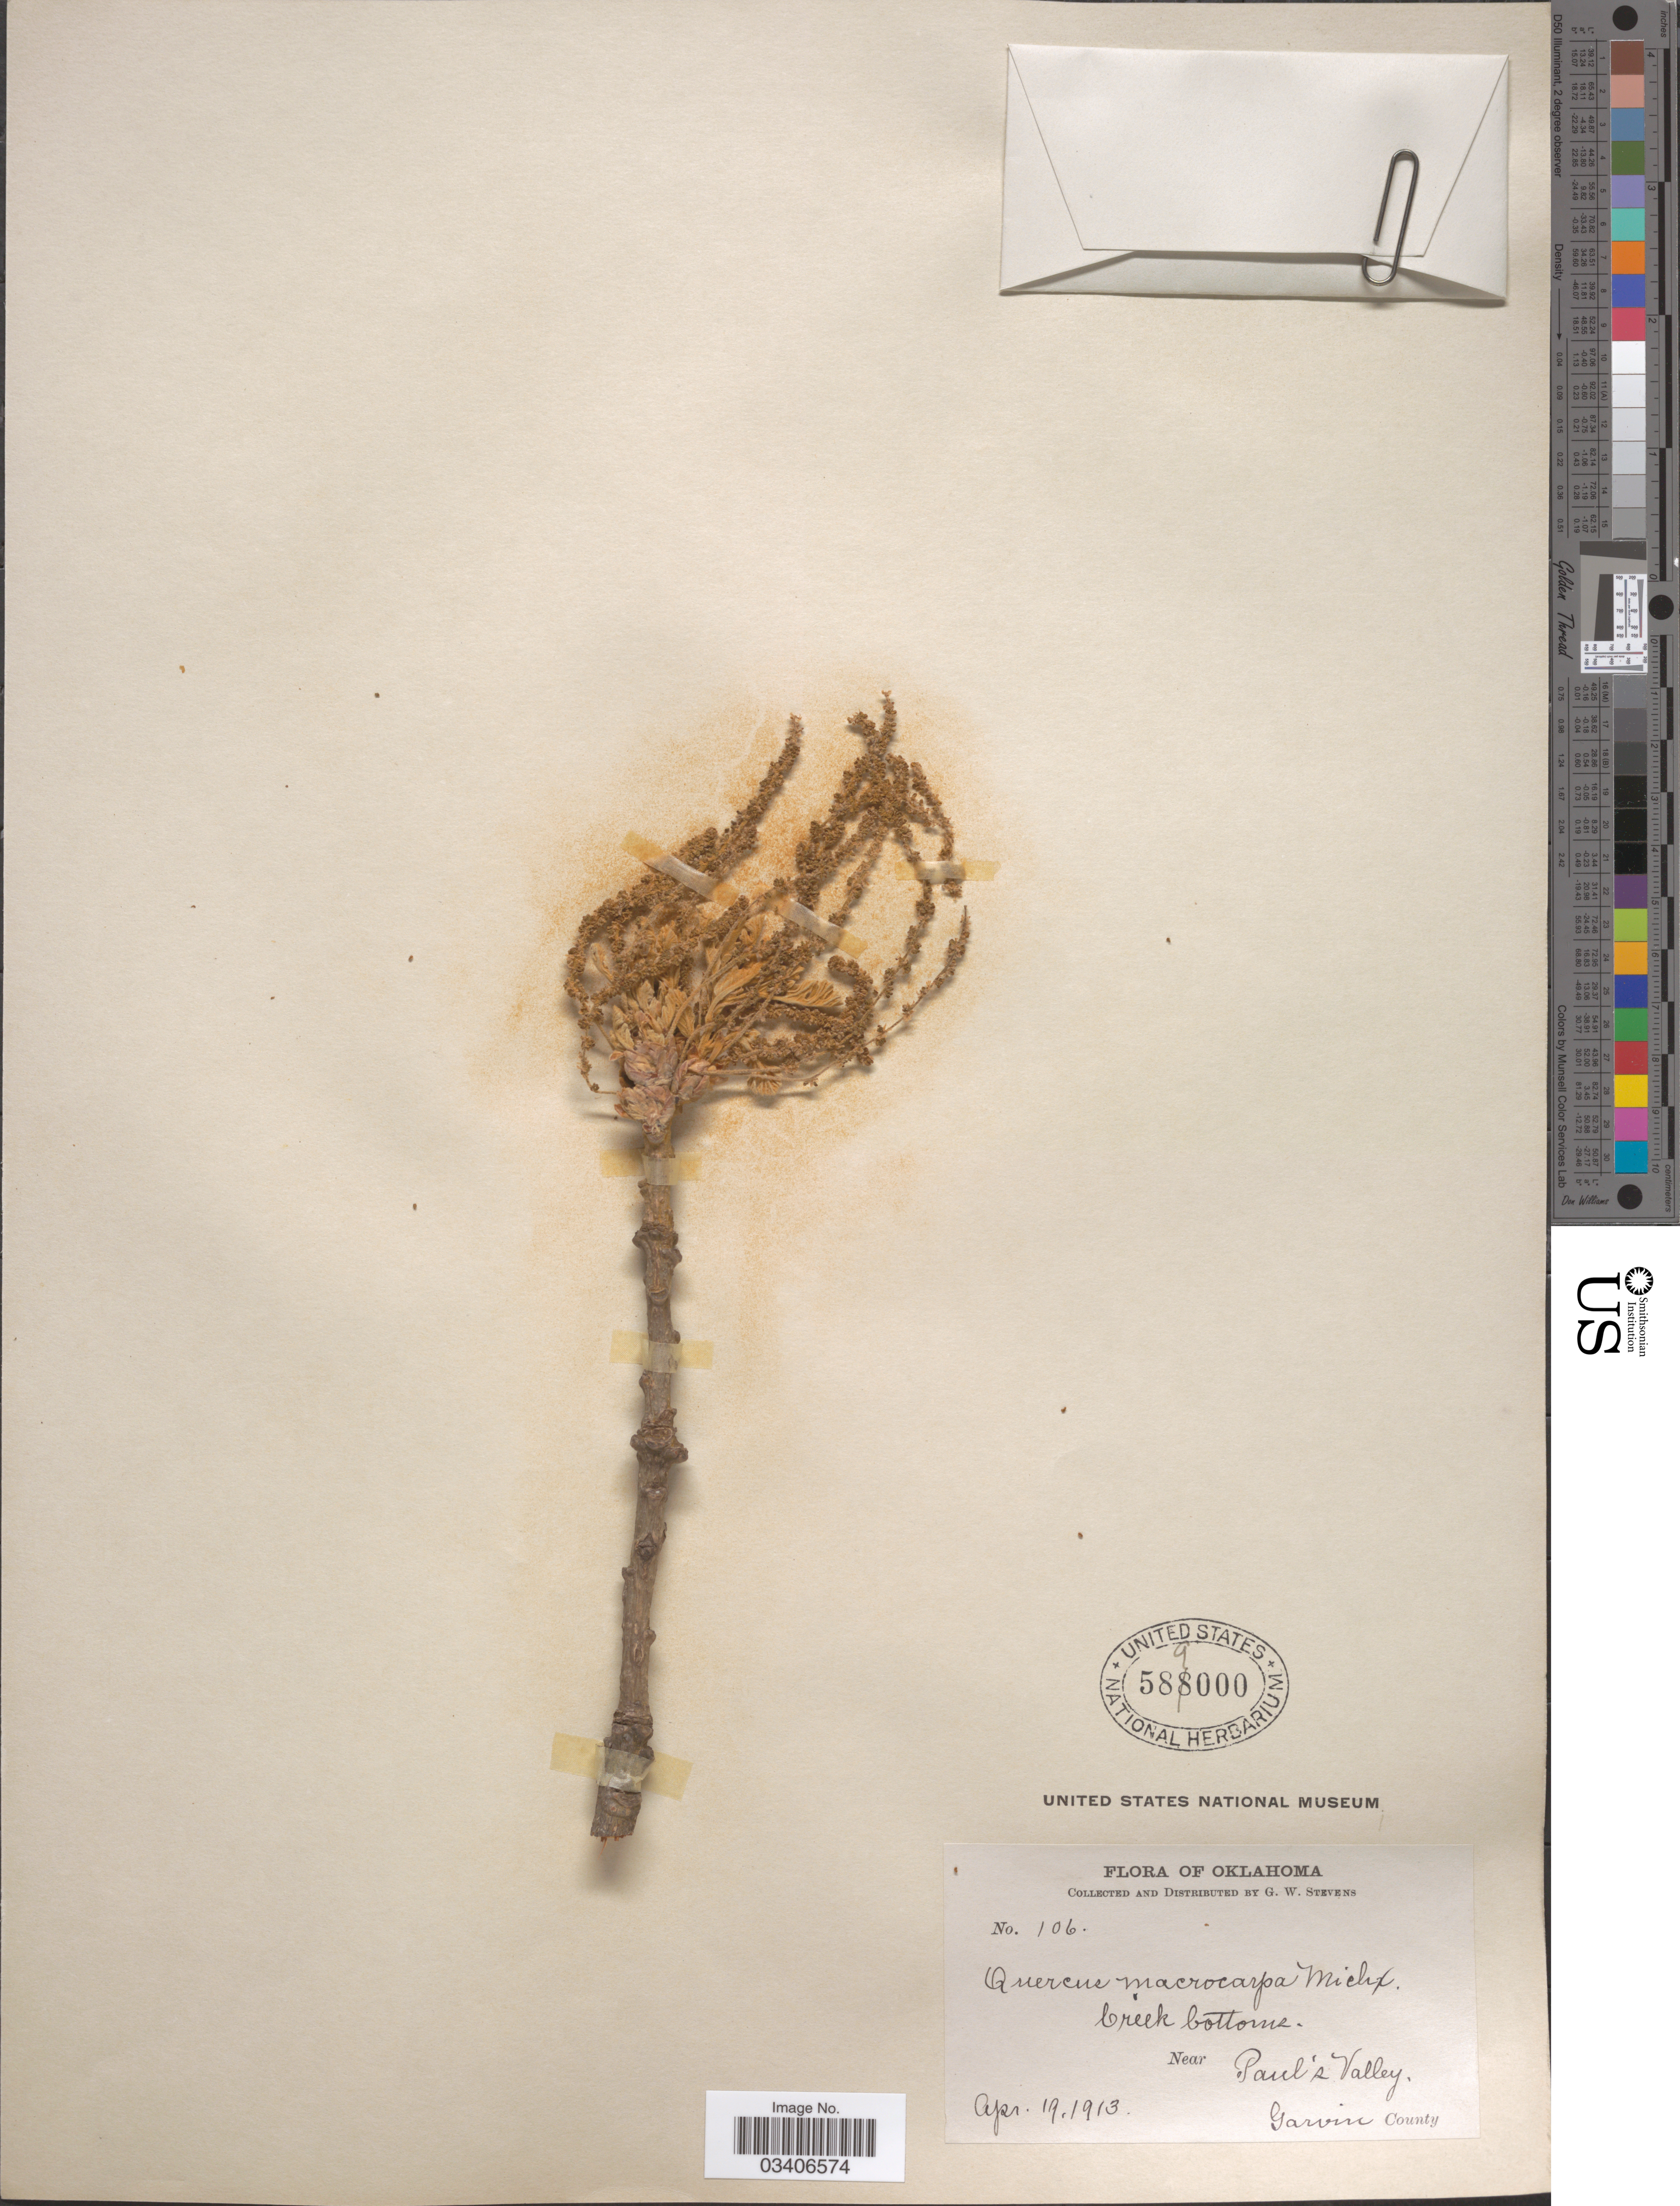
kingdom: Plantae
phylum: Tracheophyta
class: Magnoliopsida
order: Fagales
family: Fagaceae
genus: Quercus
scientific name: Quercus macrocarpa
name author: Michx.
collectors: G. W. Stevens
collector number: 106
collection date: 1913-04-19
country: United States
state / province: Oklahoma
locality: Creek bottoms. Near Paul's Valley. Garvin County.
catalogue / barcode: US 589000